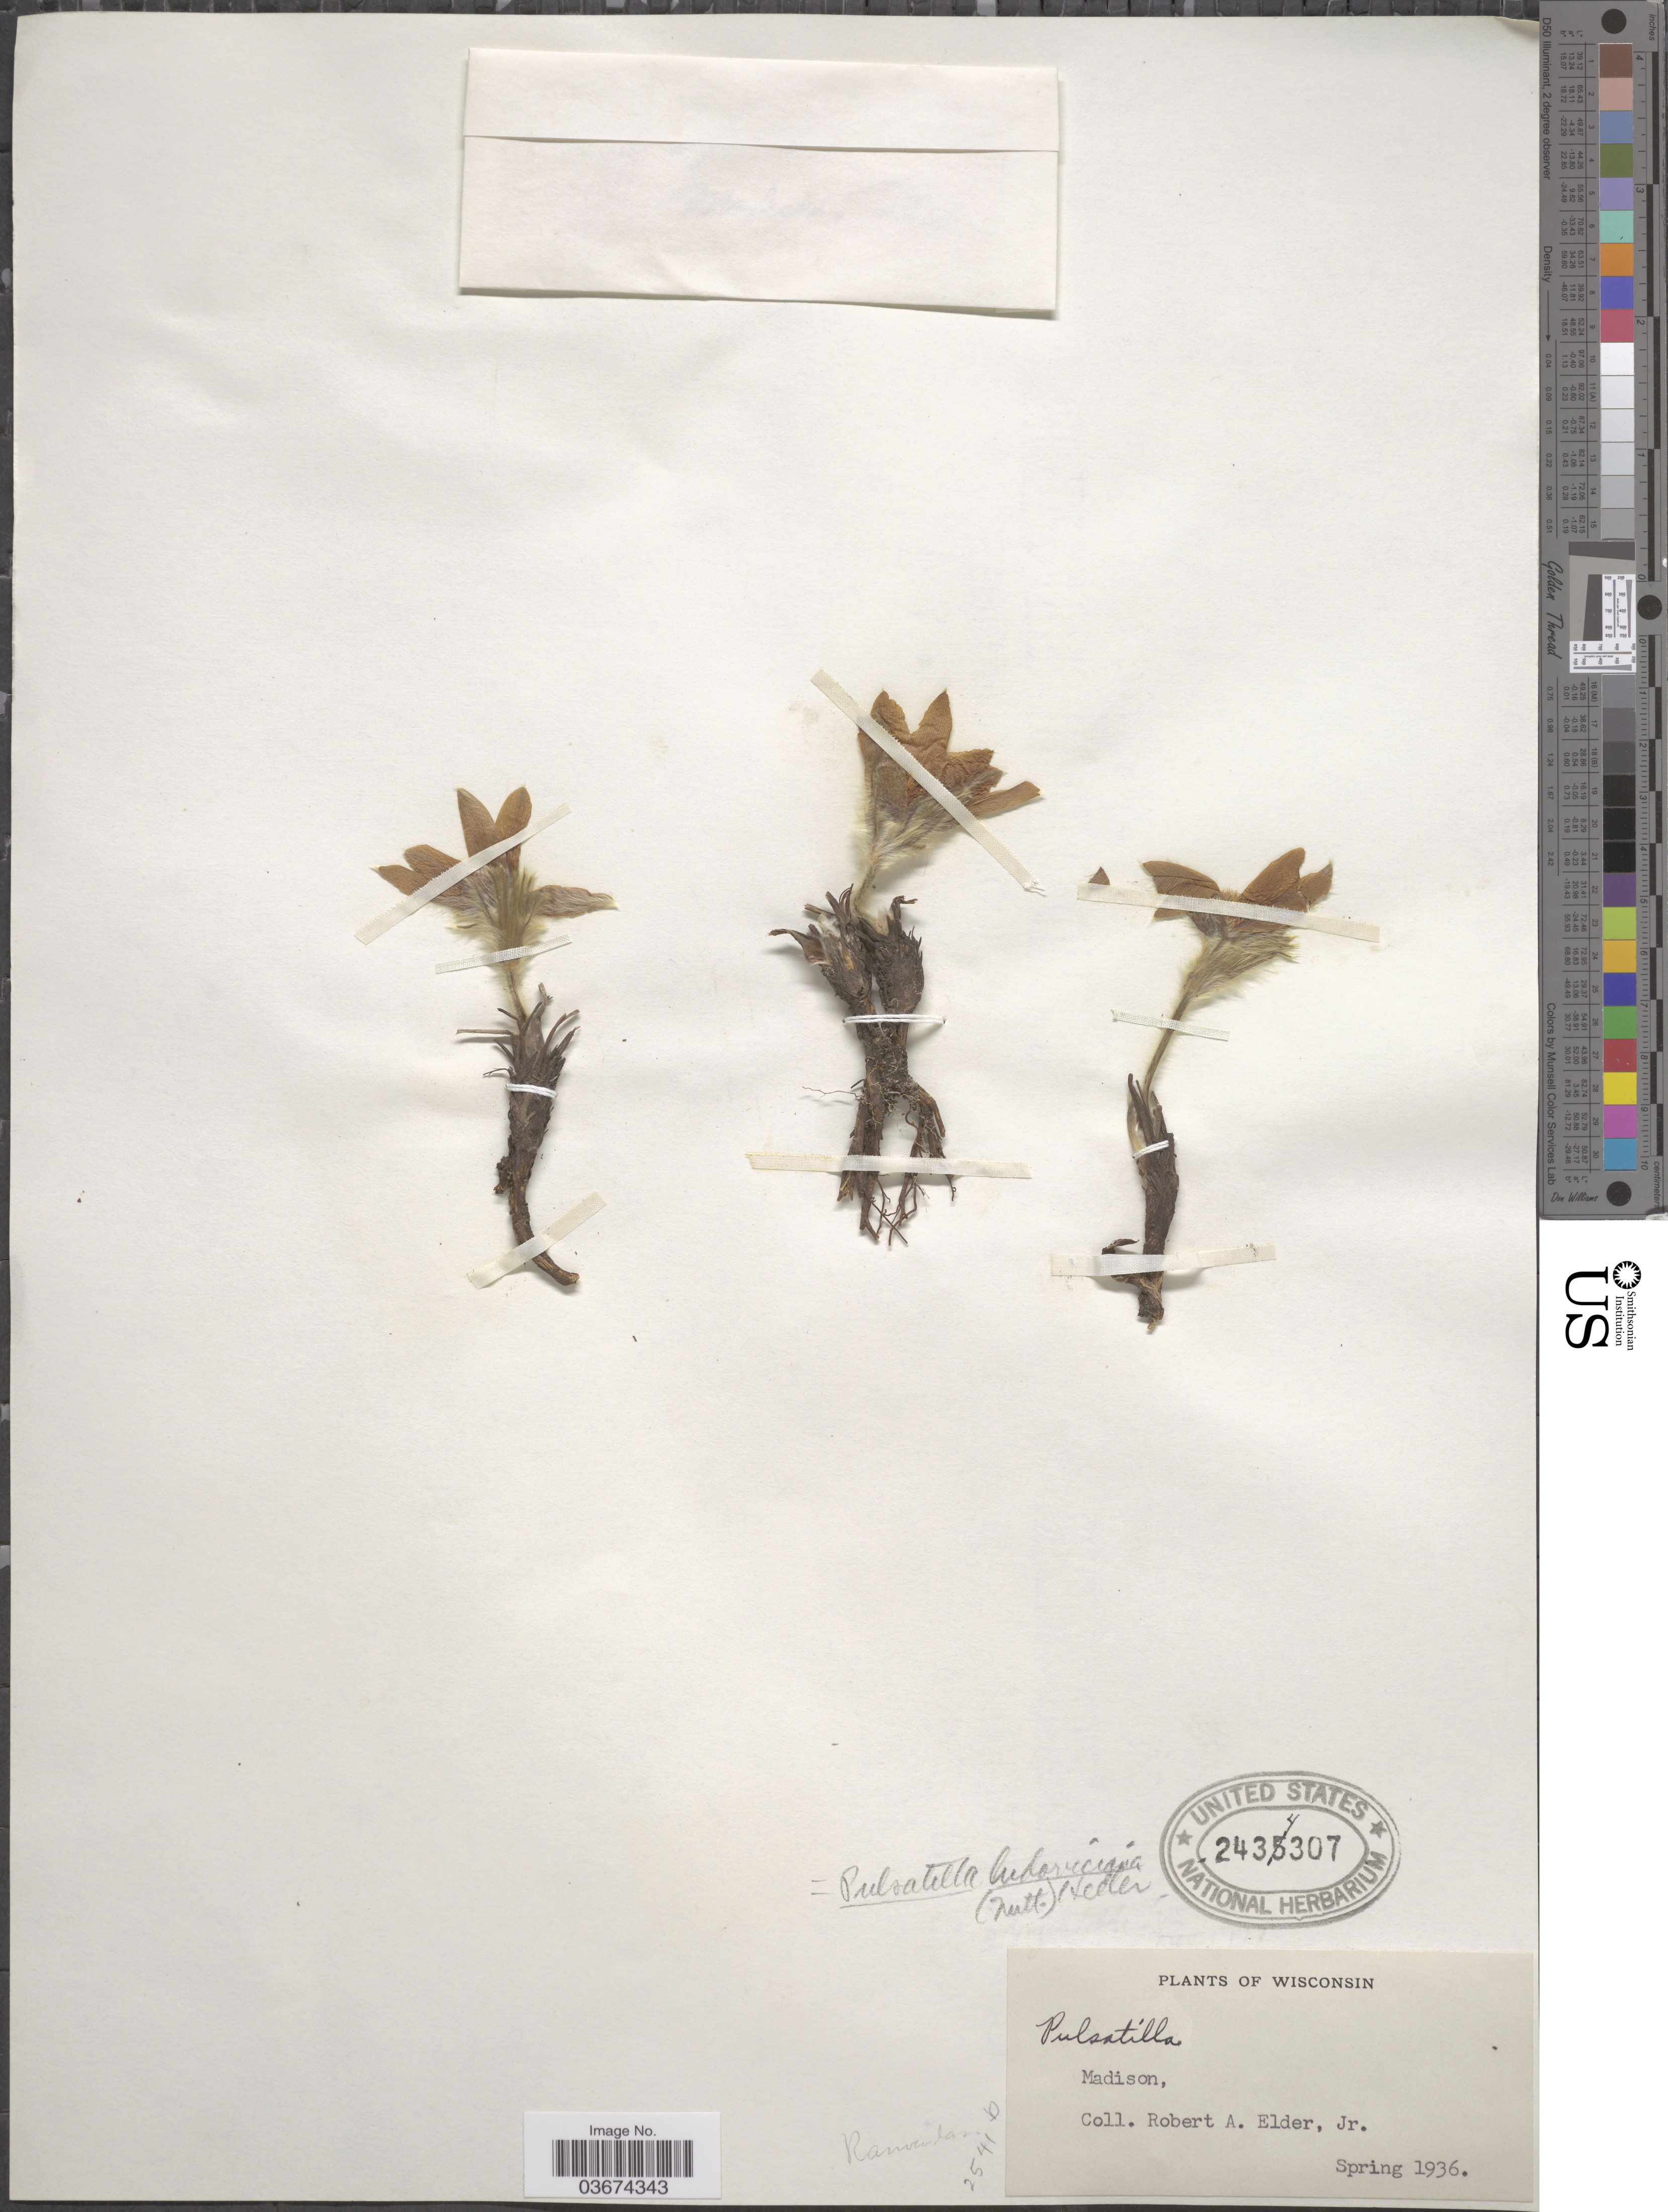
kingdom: Plantae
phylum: Tracheophyta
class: Magnoliopsida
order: Ranunculales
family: Ranunculaceae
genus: Pulsatilla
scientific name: Pulsatilla nuttalliana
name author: (DC.) Bercht. & J. Presl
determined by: Strong, Mark T., (BOT), Smithsonian Institution - National Museum of Natural History (UNITED STATES)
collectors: R. Elder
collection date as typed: Spring 1936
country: United States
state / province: Wisconsin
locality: Madison.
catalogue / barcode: US 2434307